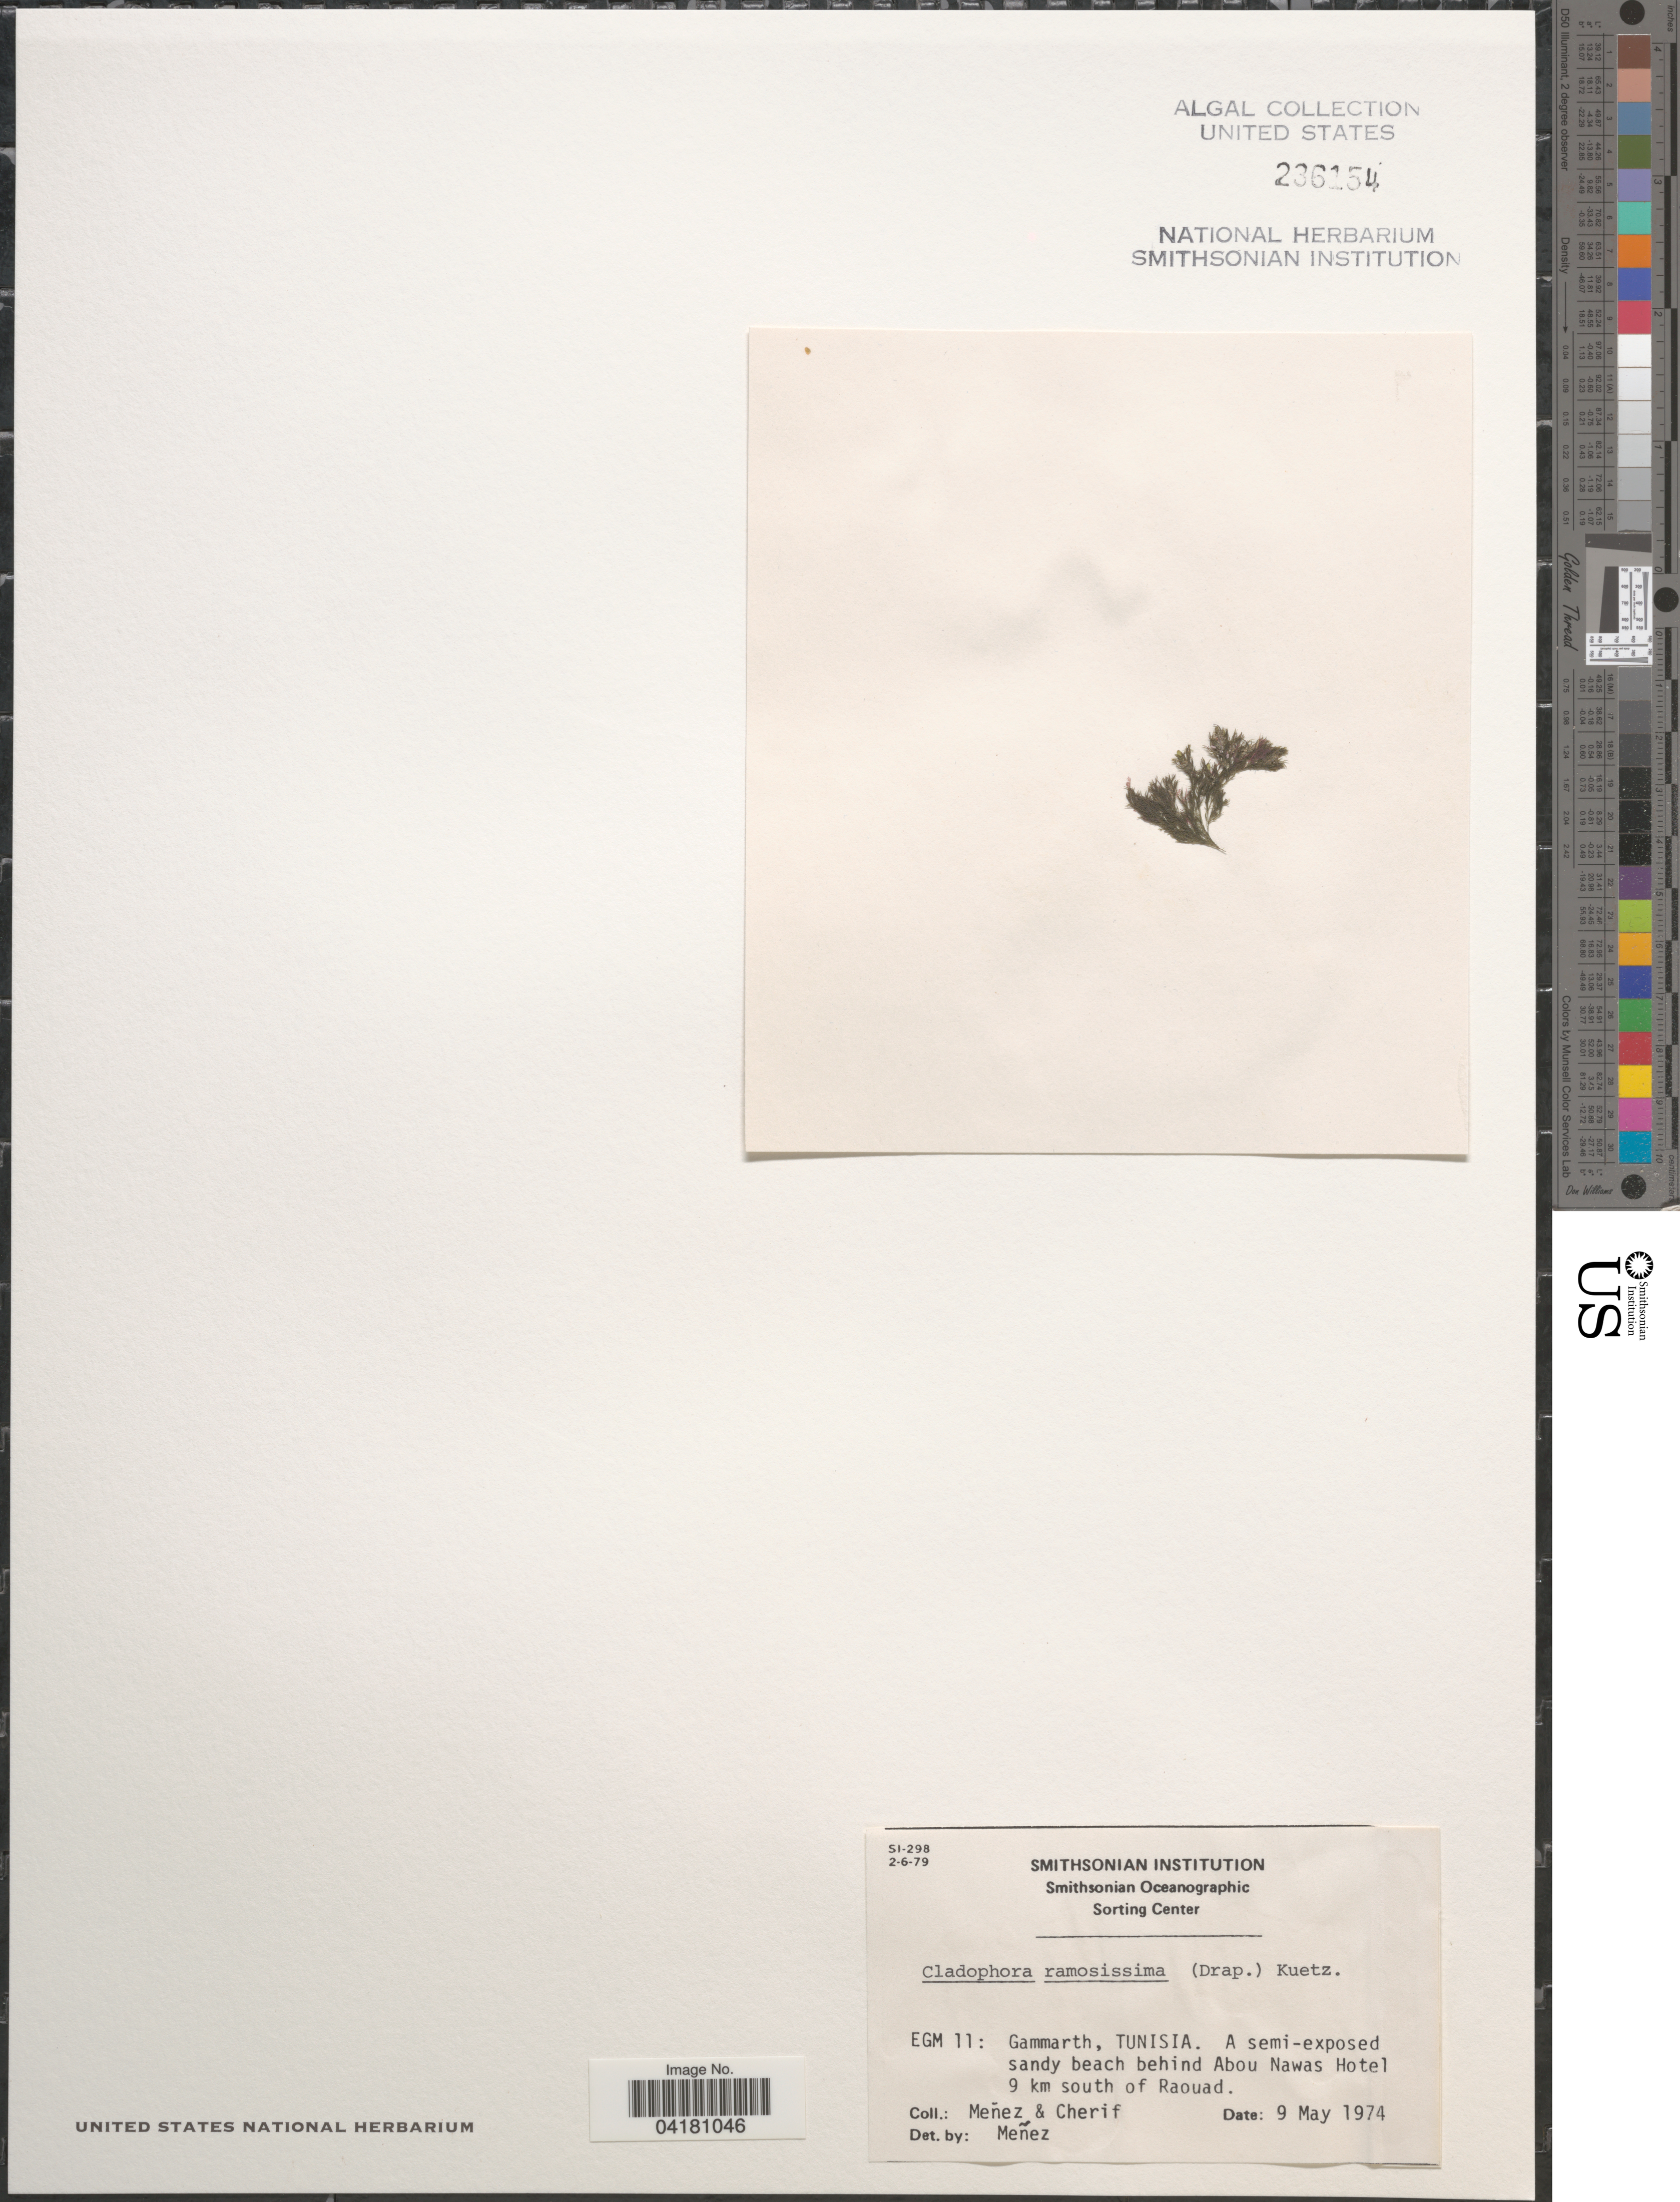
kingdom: Plantae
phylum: Chlorophyta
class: Ulvophyceae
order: Cladophorales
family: Cladophoraceae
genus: Cladophora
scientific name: Cladophora rupestris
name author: (Roth) Kütz.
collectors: Menez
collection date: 1974-05-09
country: Tunisia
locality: EGM 11: Gammarth. A semi-exposed sandy beach behind Abou Nawas Hotel 9 km south of Raouad.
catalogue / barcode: US 236154